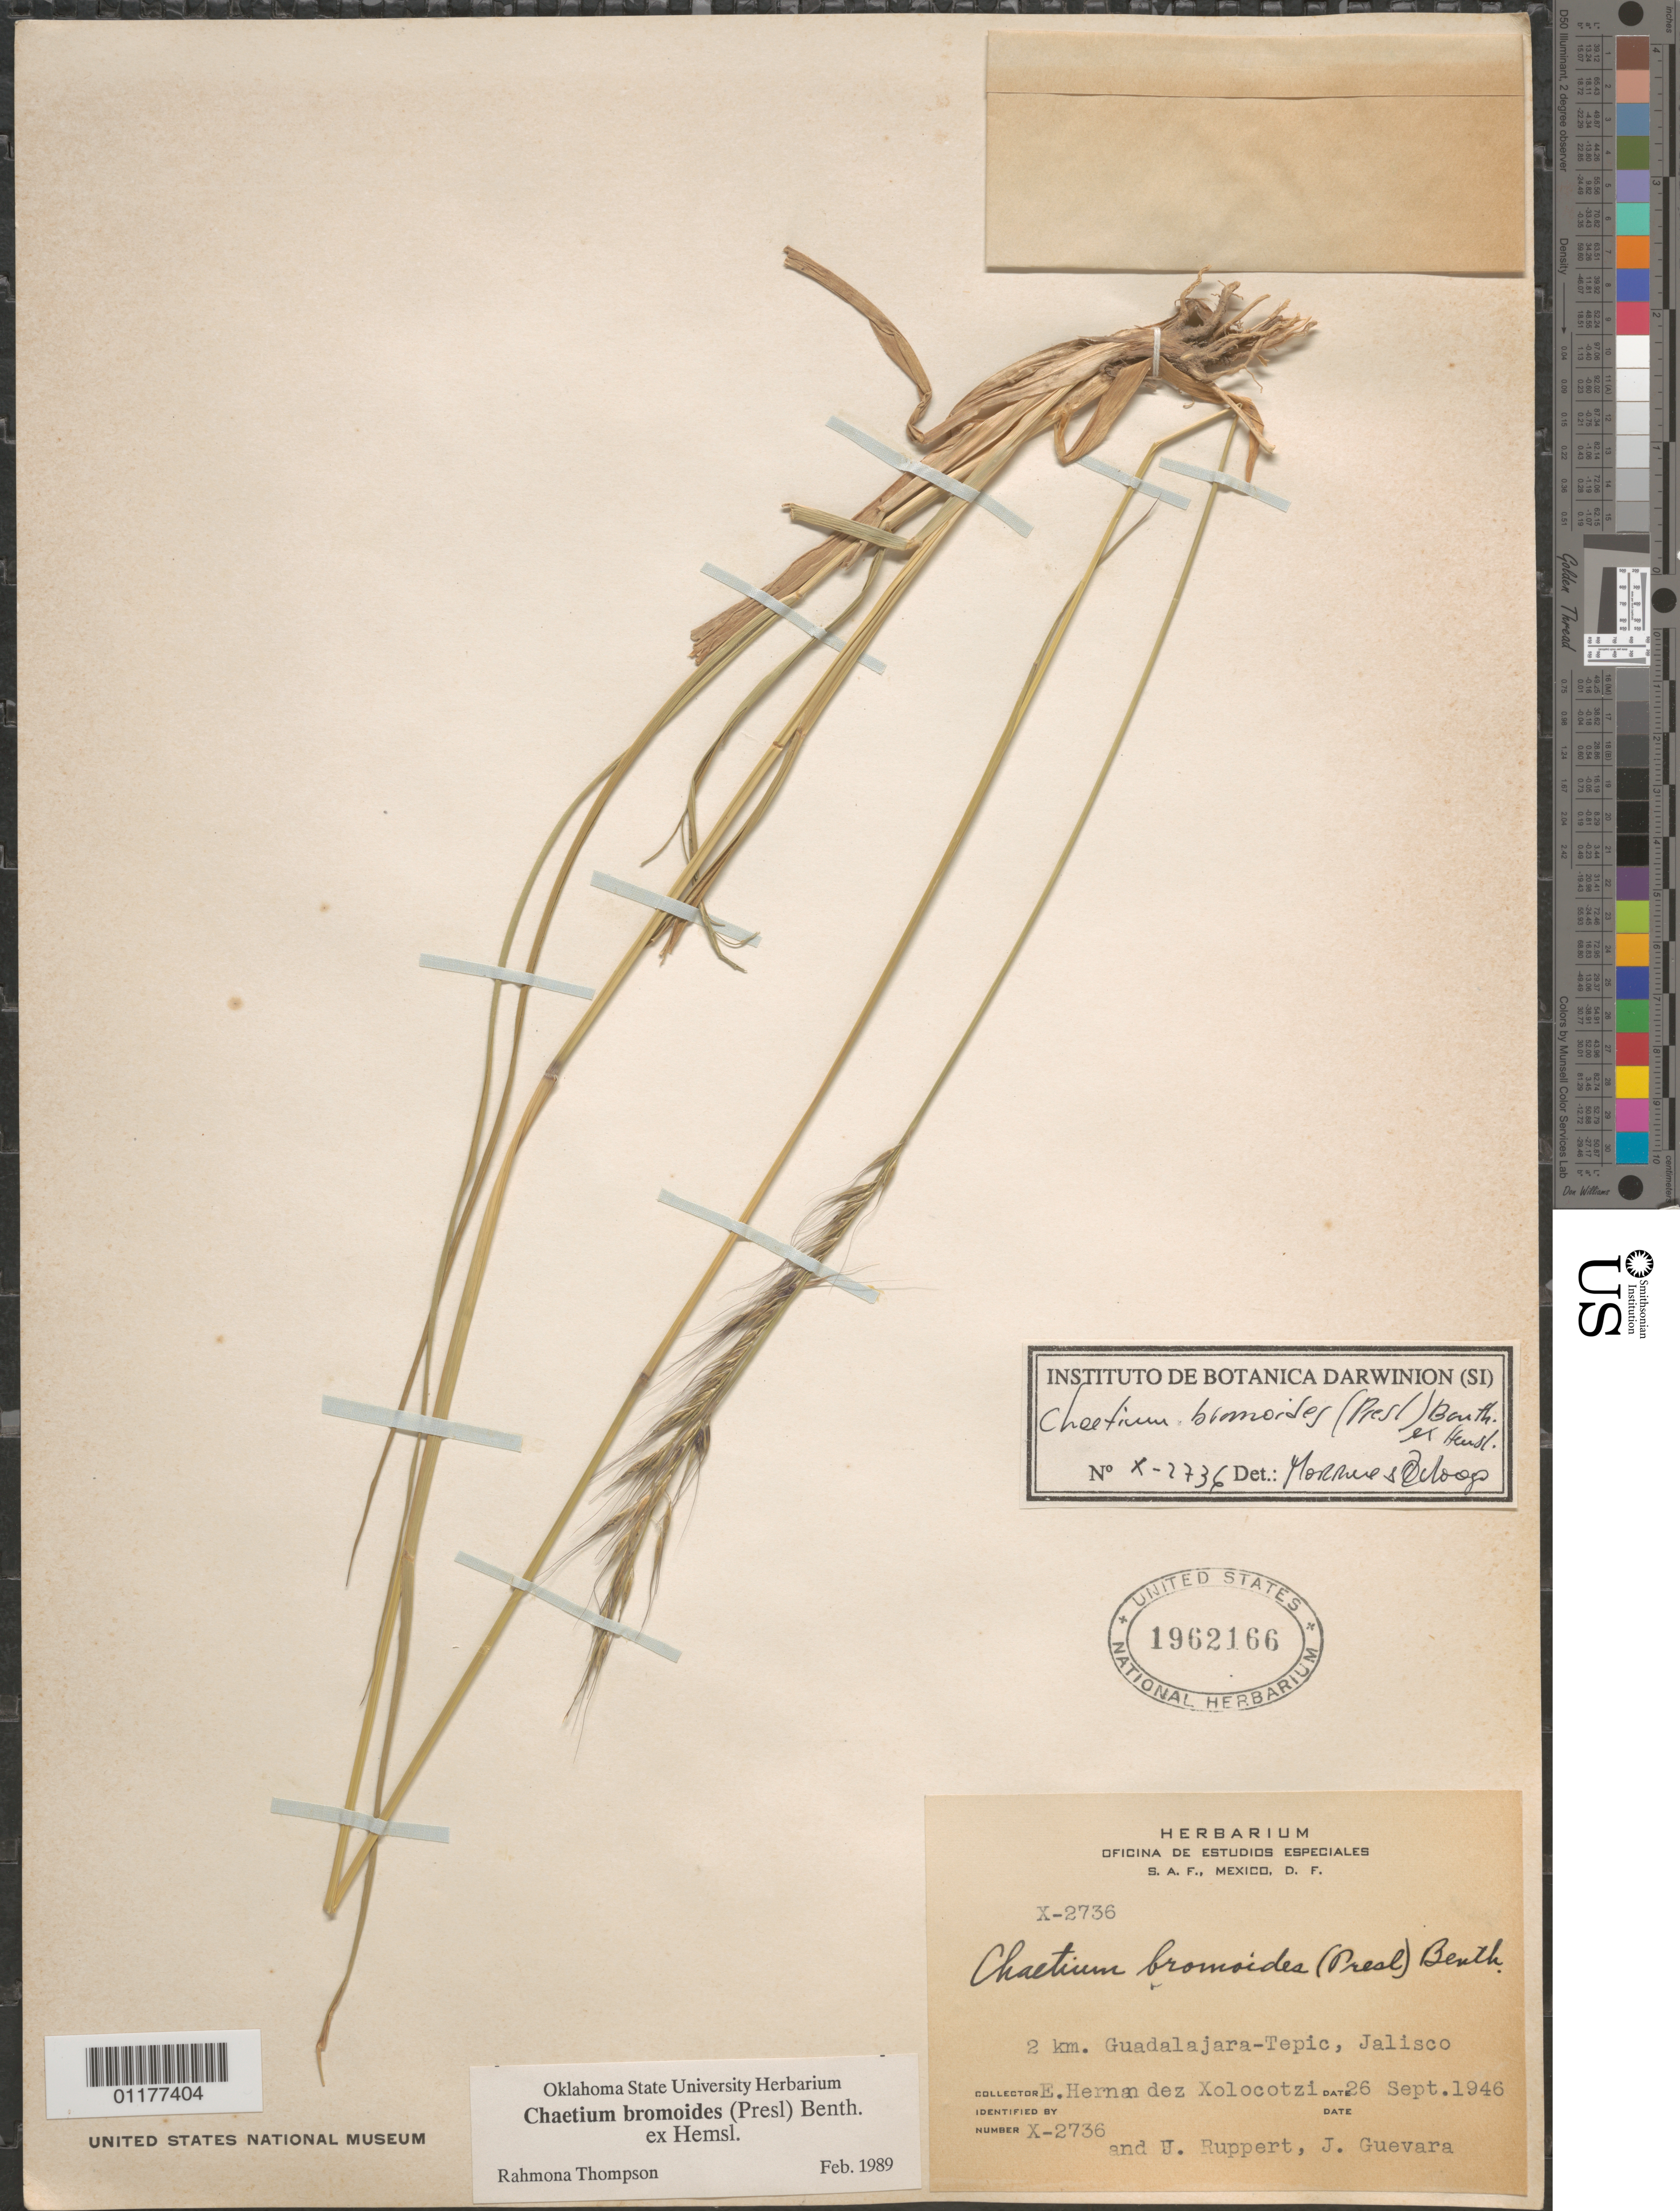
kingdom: Plantae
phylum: Tracheophyta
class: Liliopsida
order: Poales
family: Poaceae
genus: Chaetium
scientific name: Chaetium bromoides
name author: (J. Presl) Benth. ex Hemsl.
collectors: E. I. Hernández-X., J. Ruppert & J. Guevara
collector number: X-2736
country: Mexico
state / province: Jalisco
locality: Guadalajara-Tepic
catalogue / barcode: US 1962166